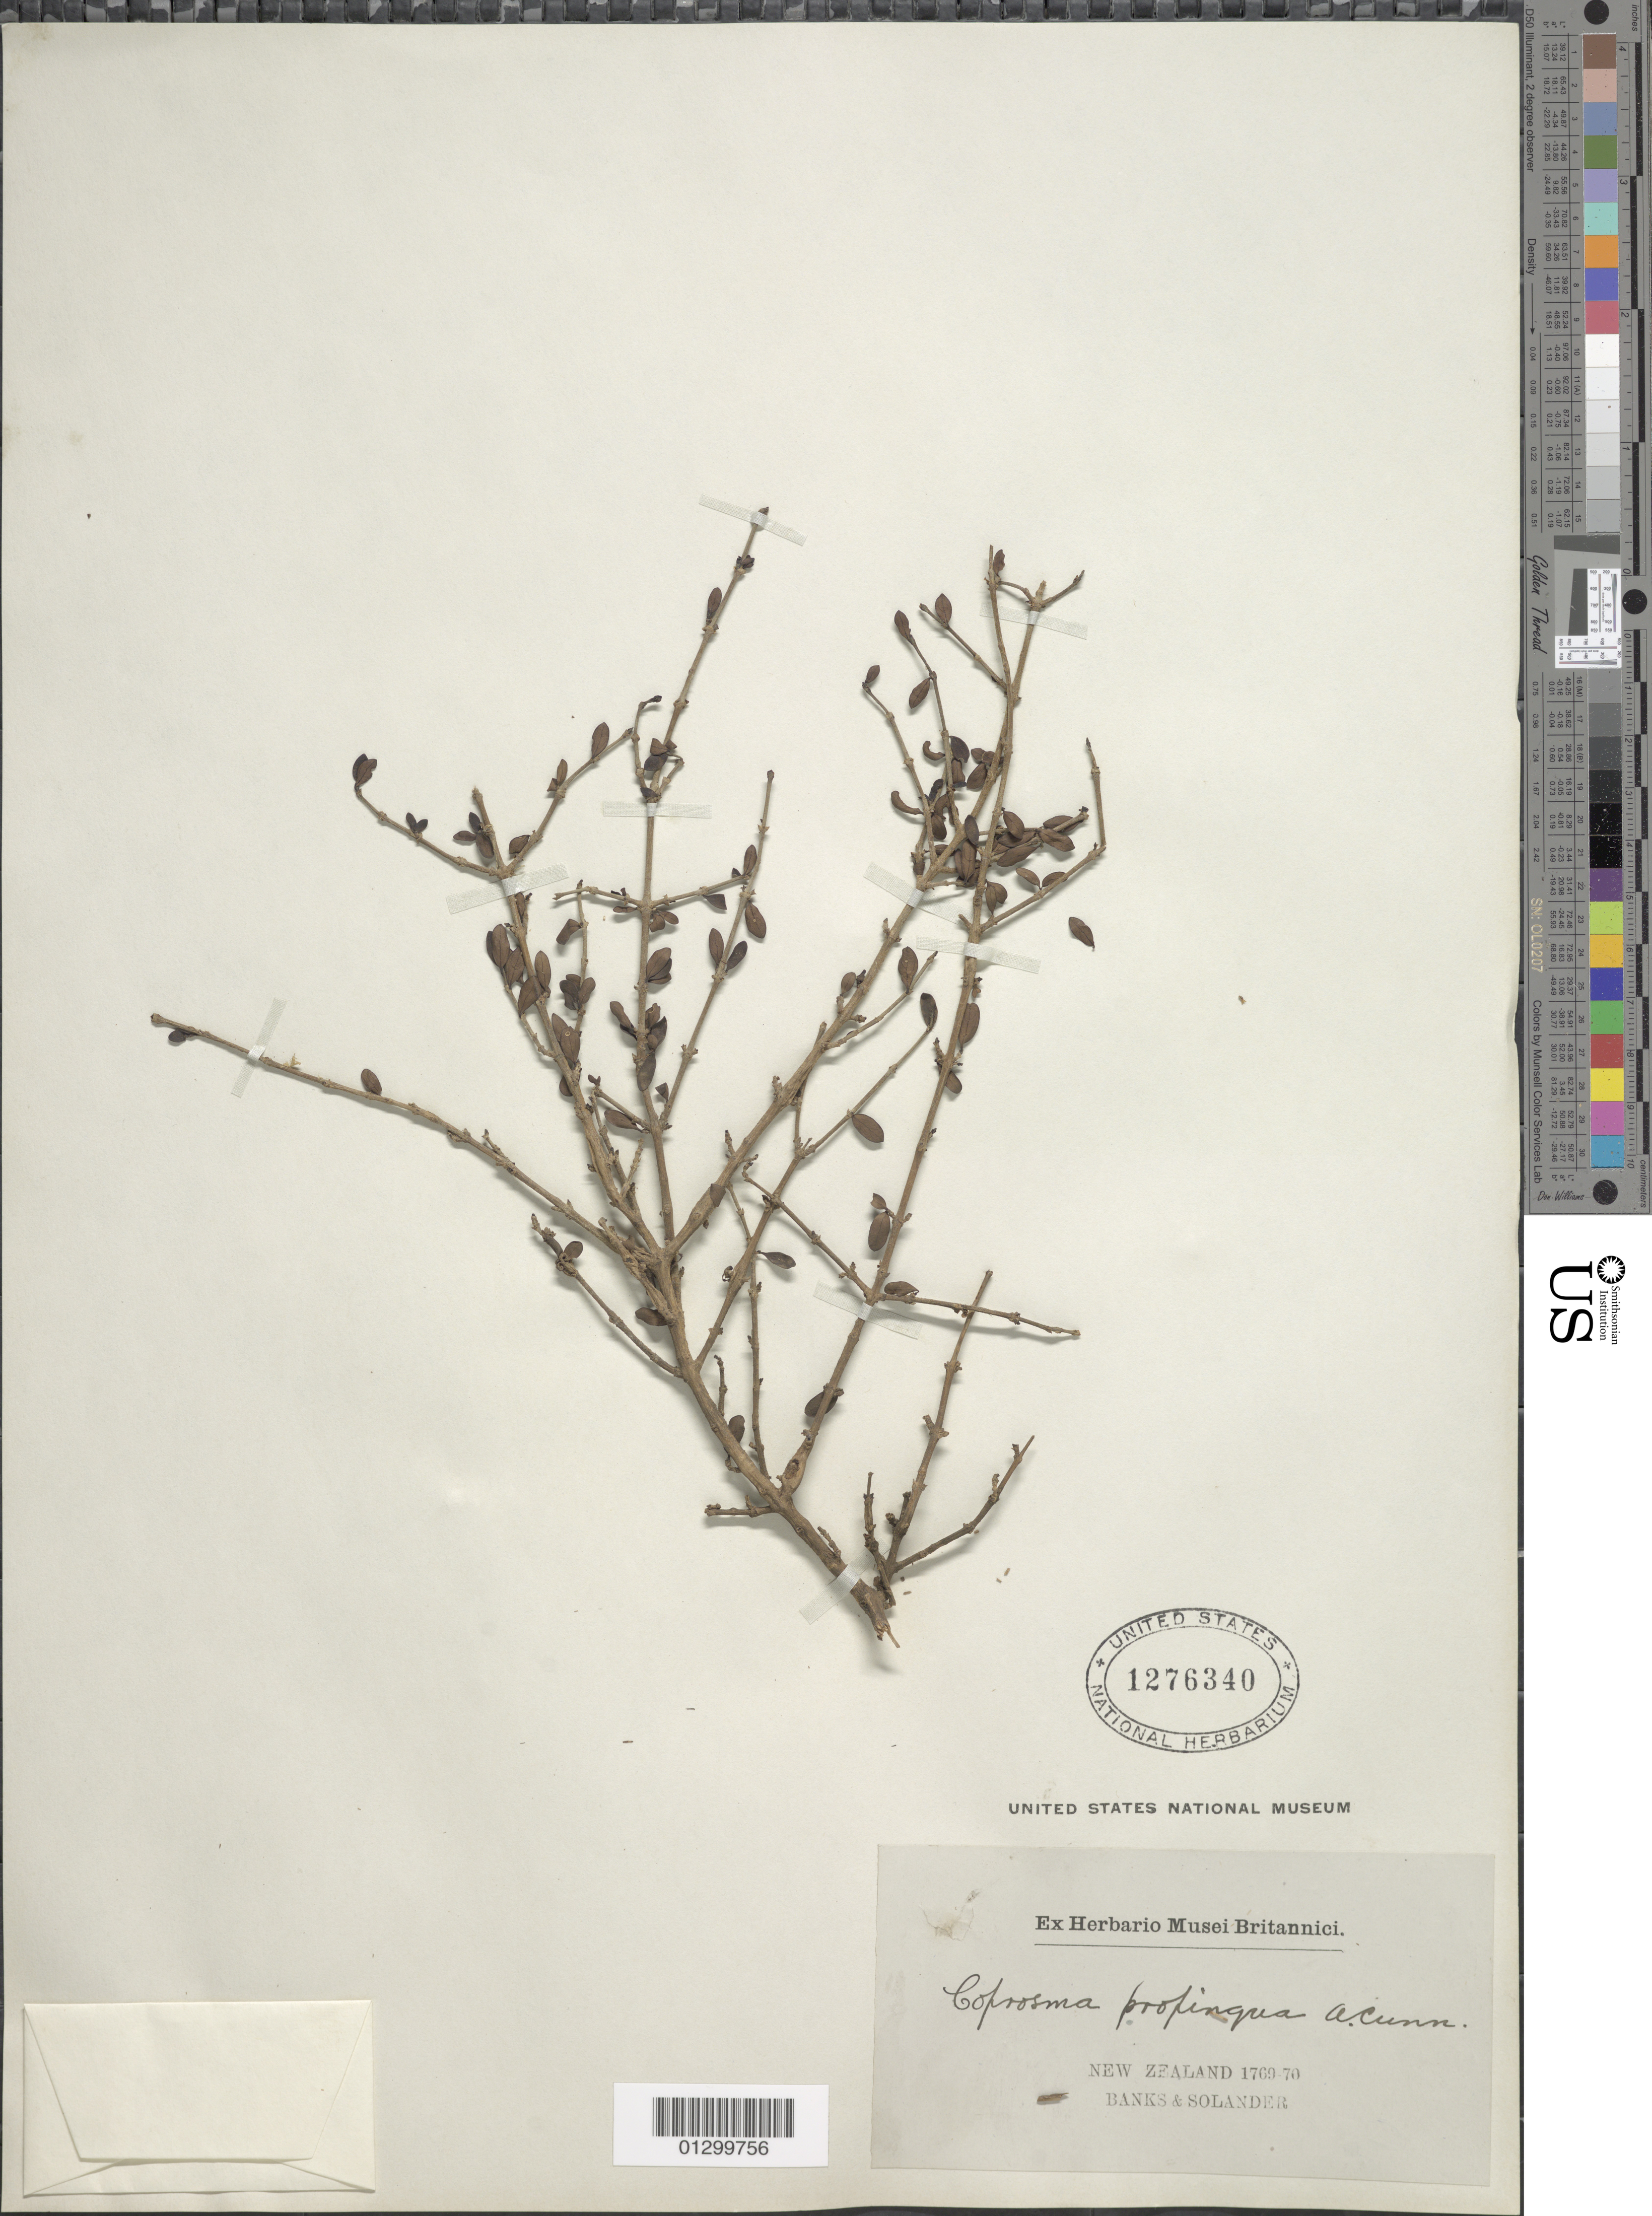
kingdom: Plantae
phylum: Tracheophyta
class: Magnoliopsida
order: Gentianales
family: Rubiaceae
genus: Coprosma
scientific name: Coprosma propinqua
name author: A. Cunn.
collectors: J. Banks & D. C. Solander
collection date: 1768/1771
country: New Zealand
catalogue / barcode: US 1276340